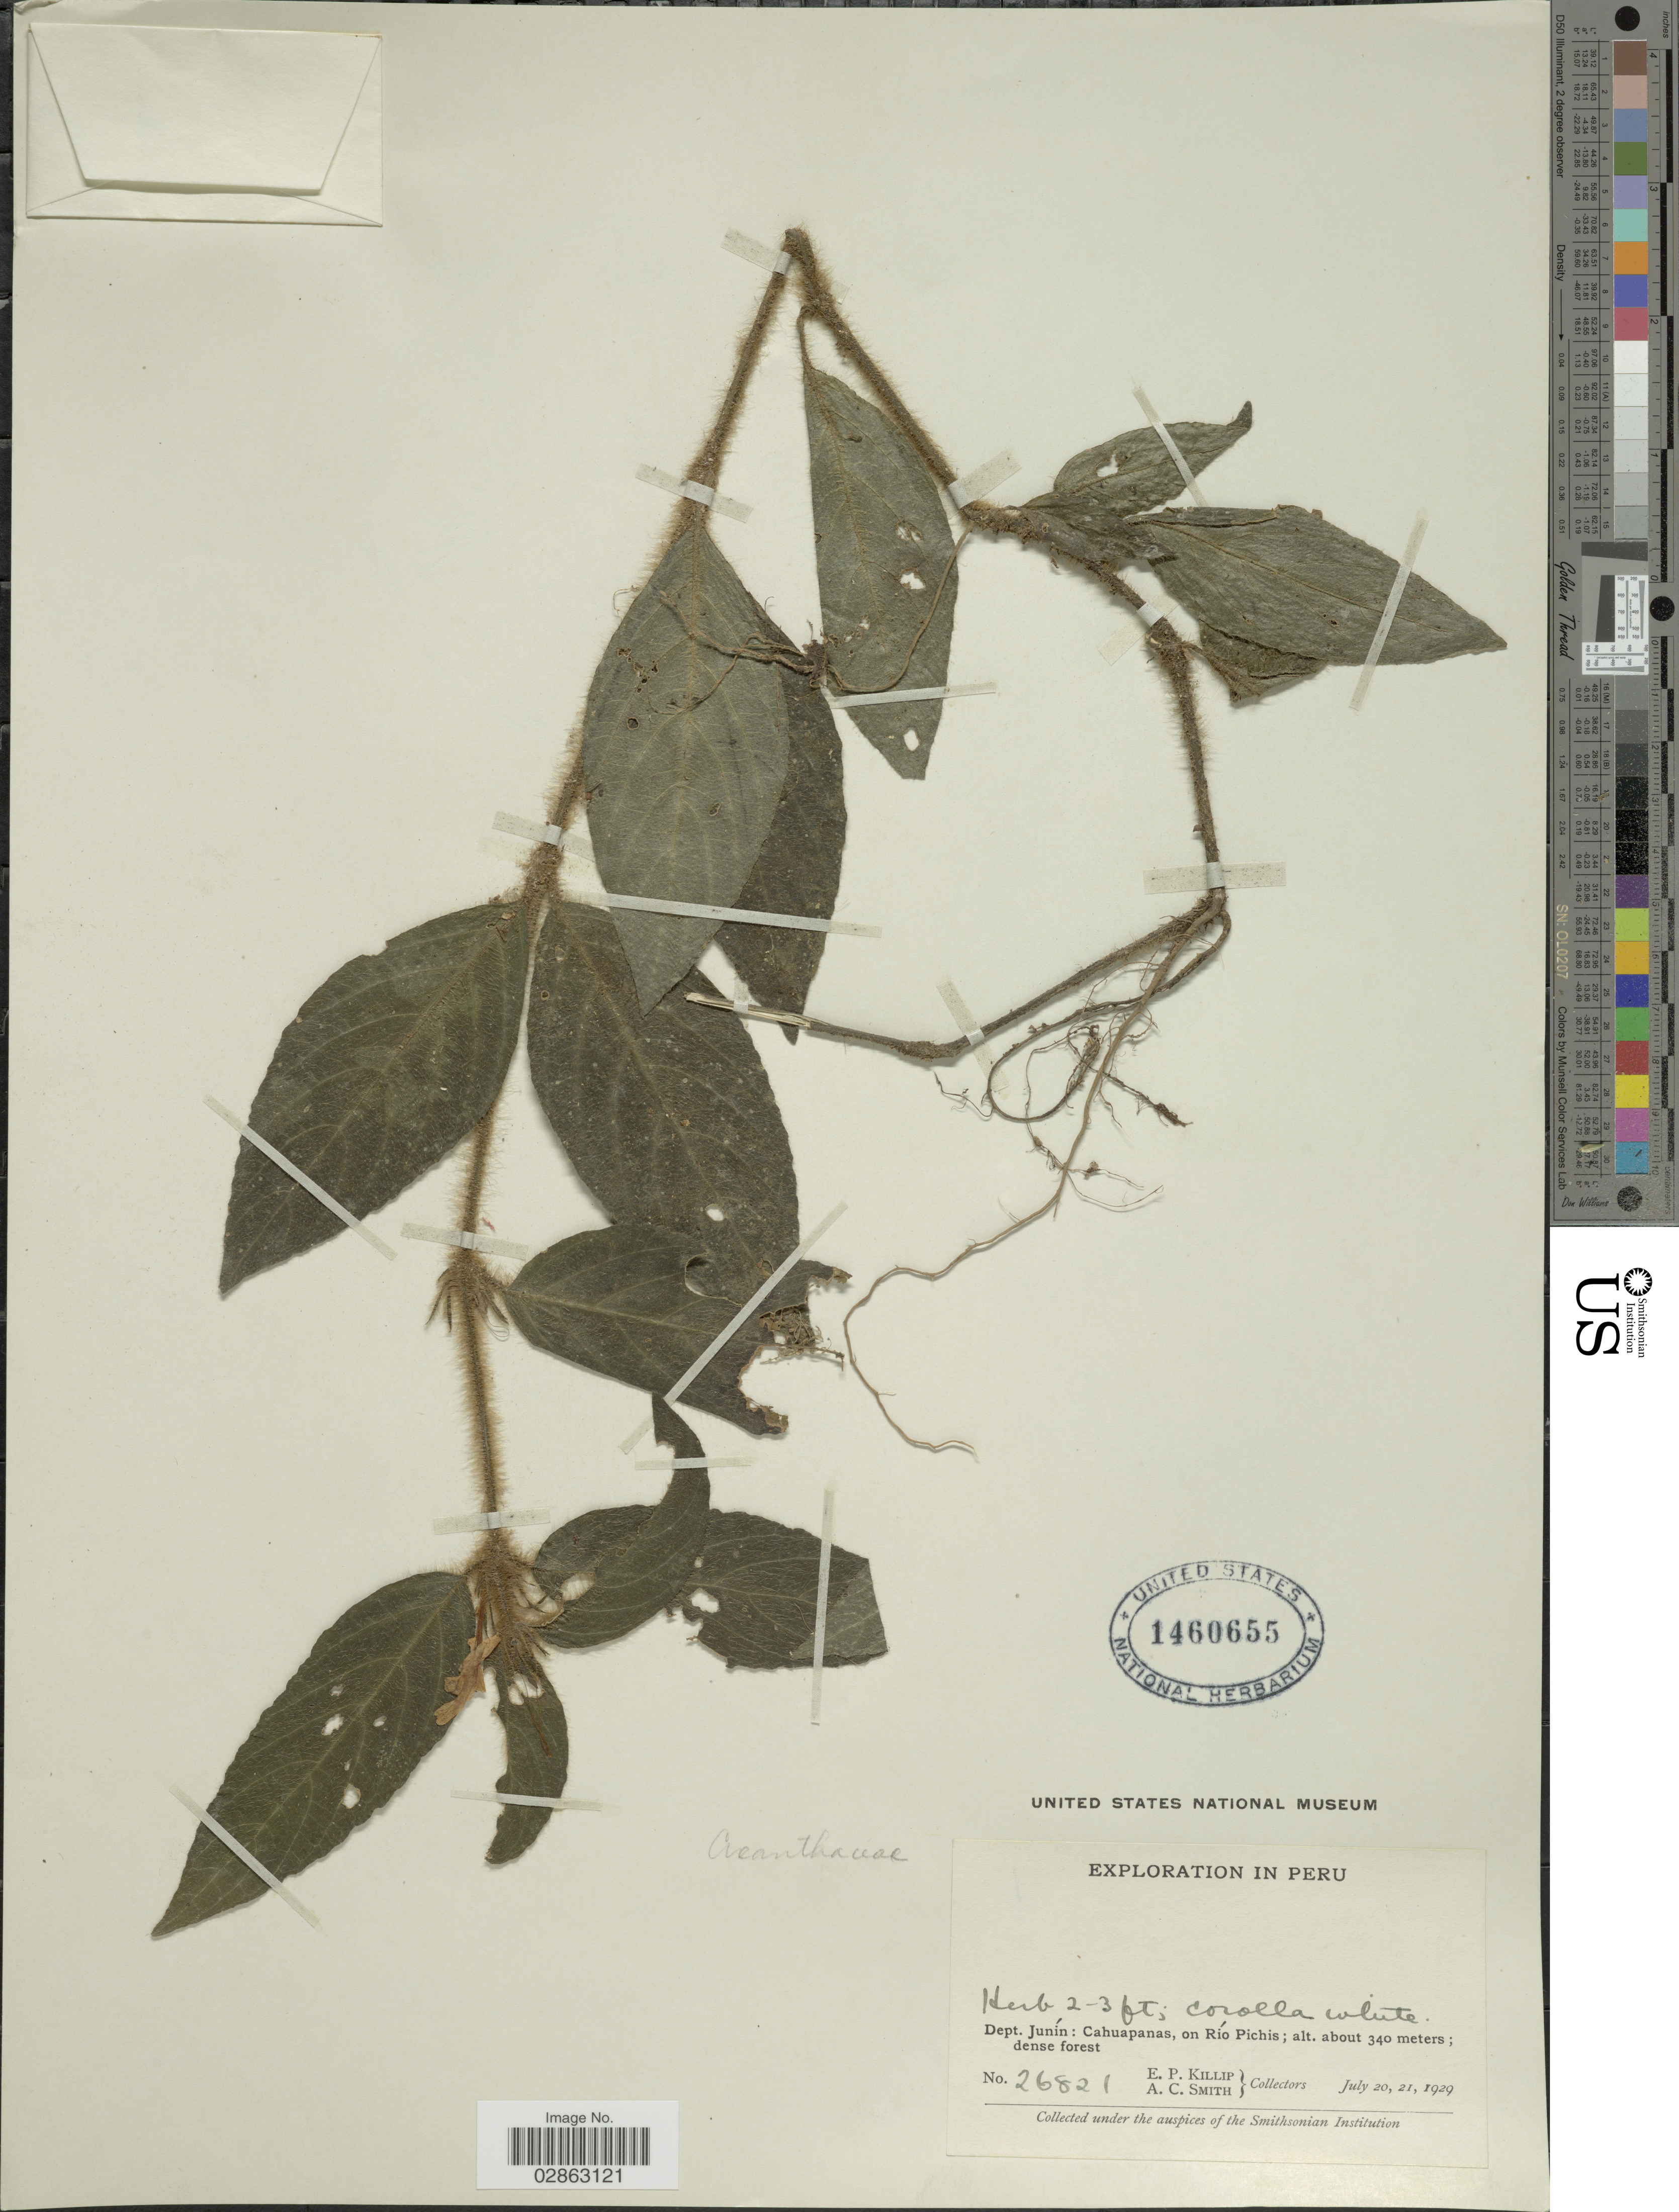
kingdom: Plantae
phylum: Tracheophyta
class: Magnoliopsida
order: Lamiales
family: Acanthaceae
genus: Ruellia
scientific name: Ruellia sp.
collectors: E. P. Killip & A. C. Smith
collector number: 26821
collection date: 1929-07-20/1929-07-21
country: Peru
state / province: Junín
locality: Dept. Junín: Cahuapanas, on Río Pichis.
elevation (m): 340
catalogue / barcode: US 1460655